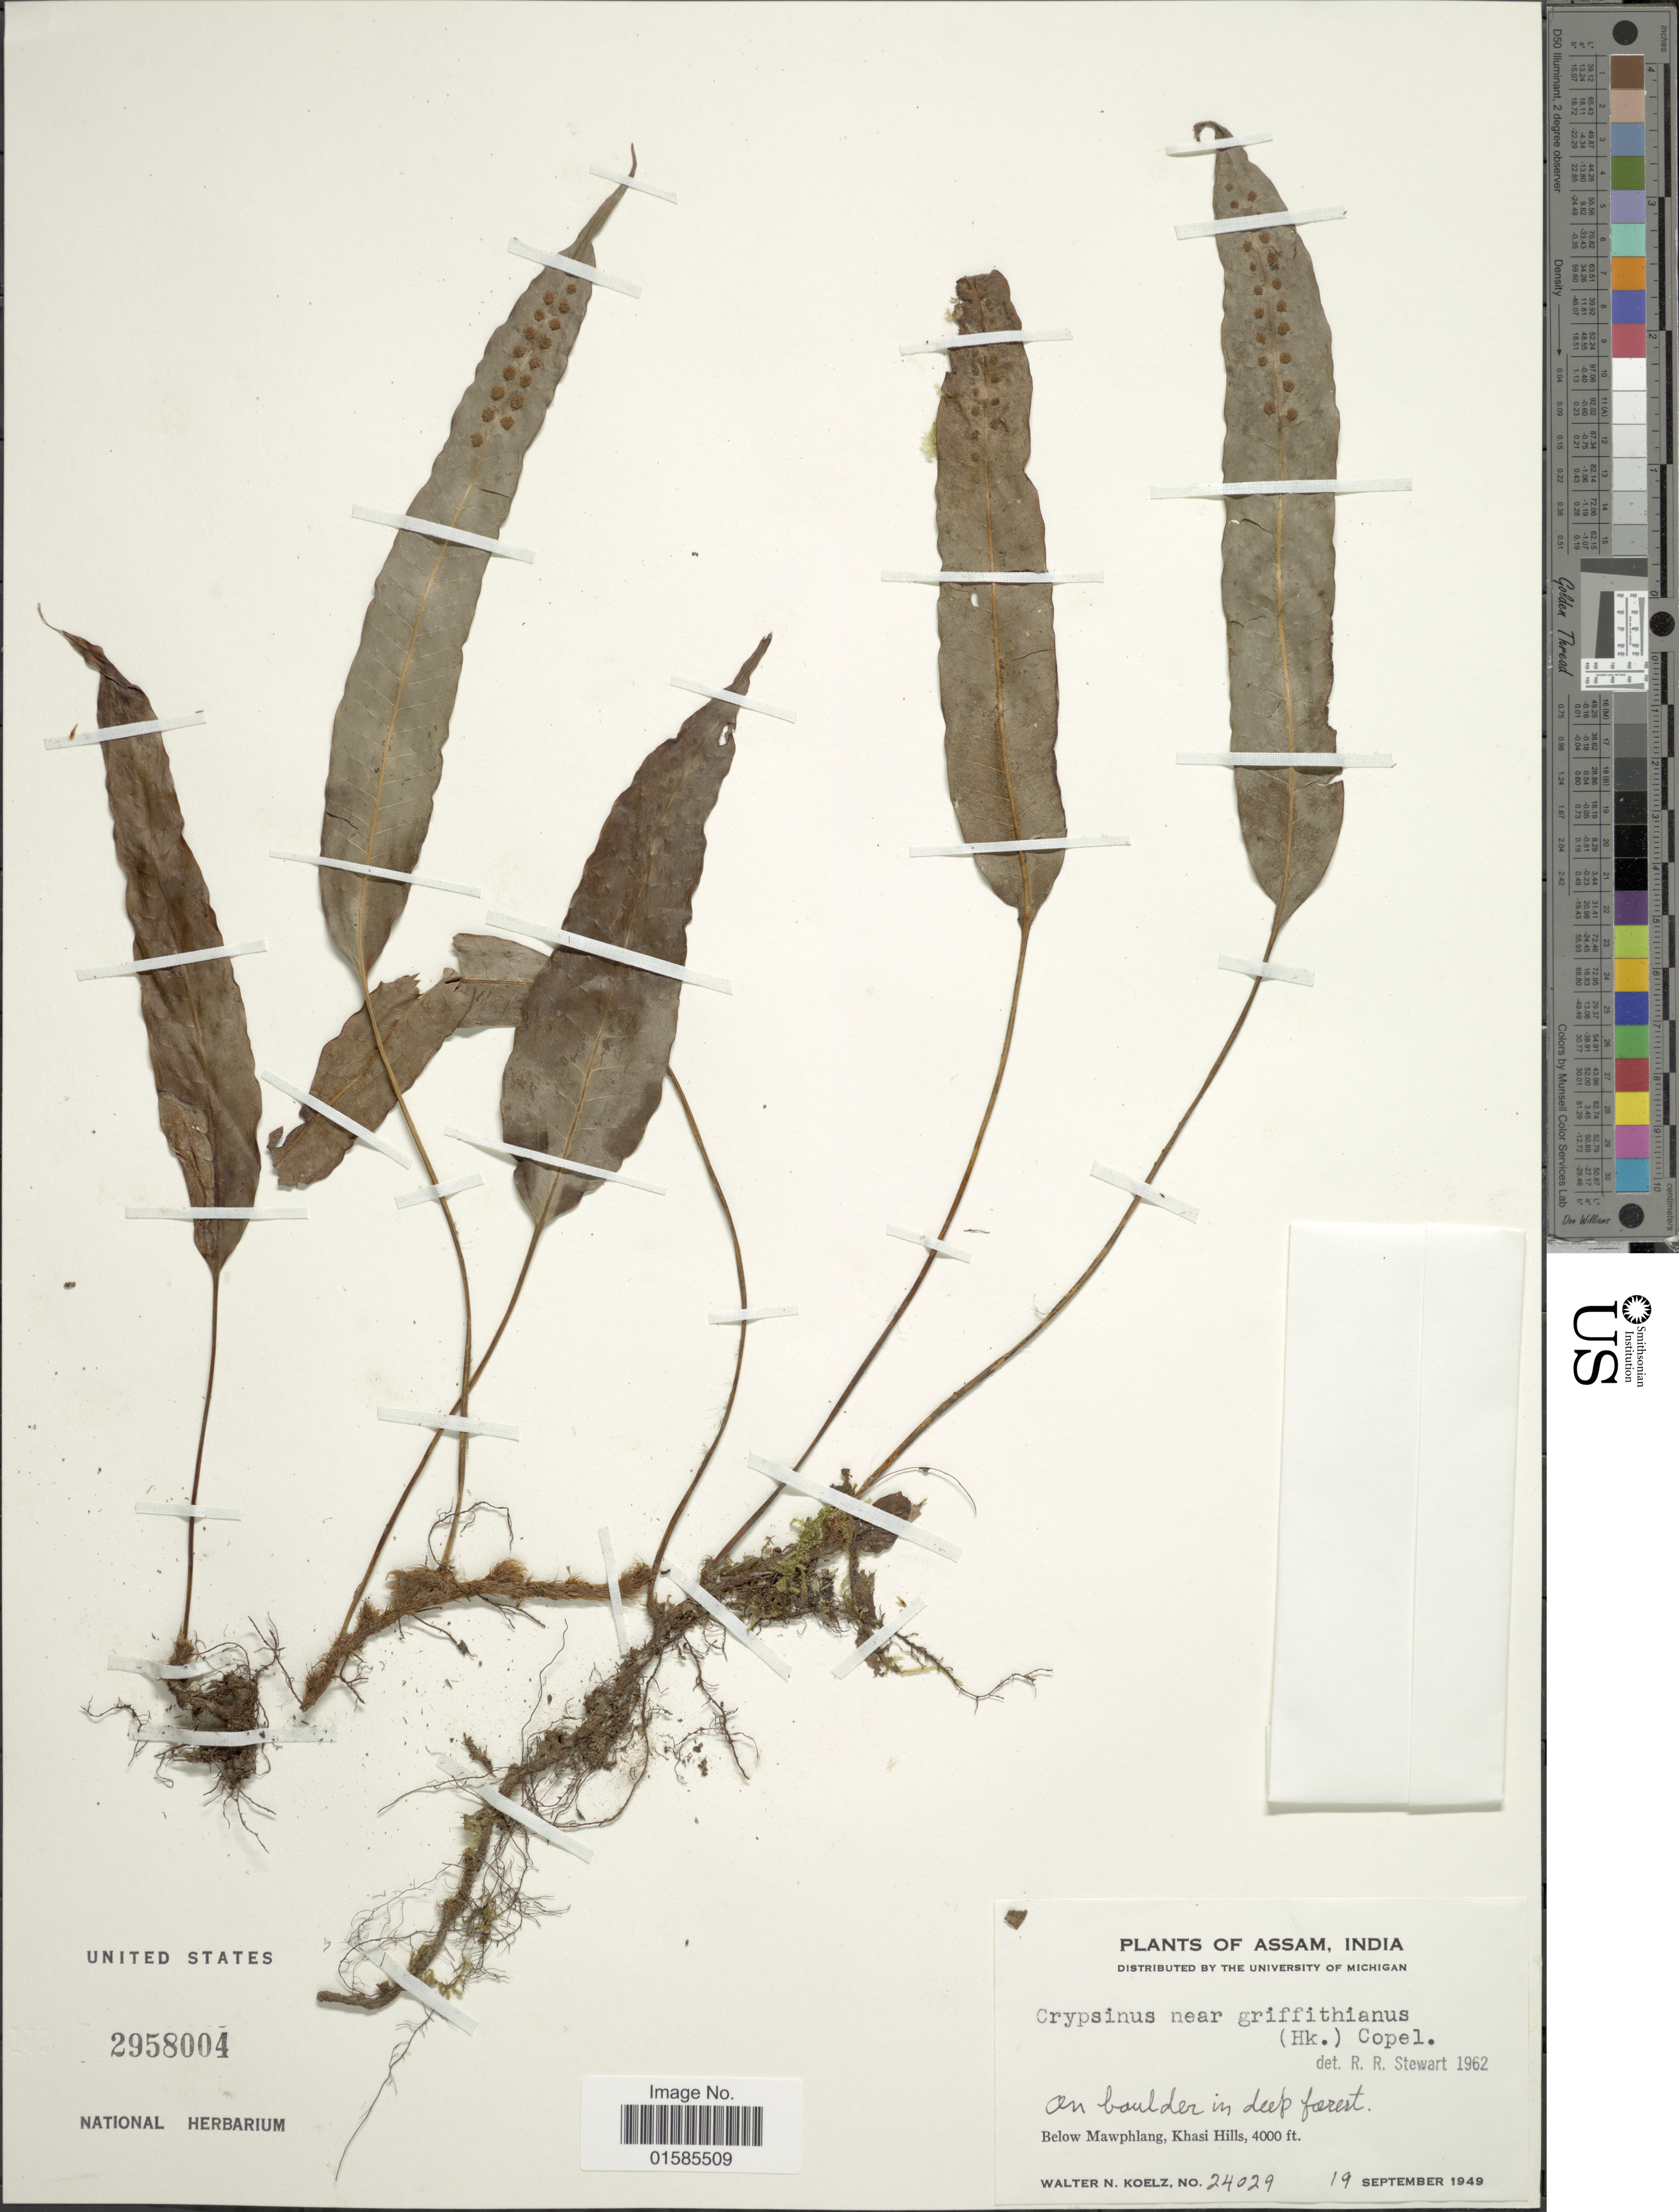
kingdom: Plantae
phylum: Tracheophyta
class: Polypodiopsida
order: Polypodiales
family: Polypodiaceae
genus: Leptochilus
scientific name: Leptochilus sp.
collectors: W. N. Koelz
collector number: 24029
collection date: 1949-09-19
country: India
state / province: Meghalaya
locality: Assam, India, below Mawphlang, Khasi Hills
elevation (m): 1219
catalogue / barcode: US 2958004